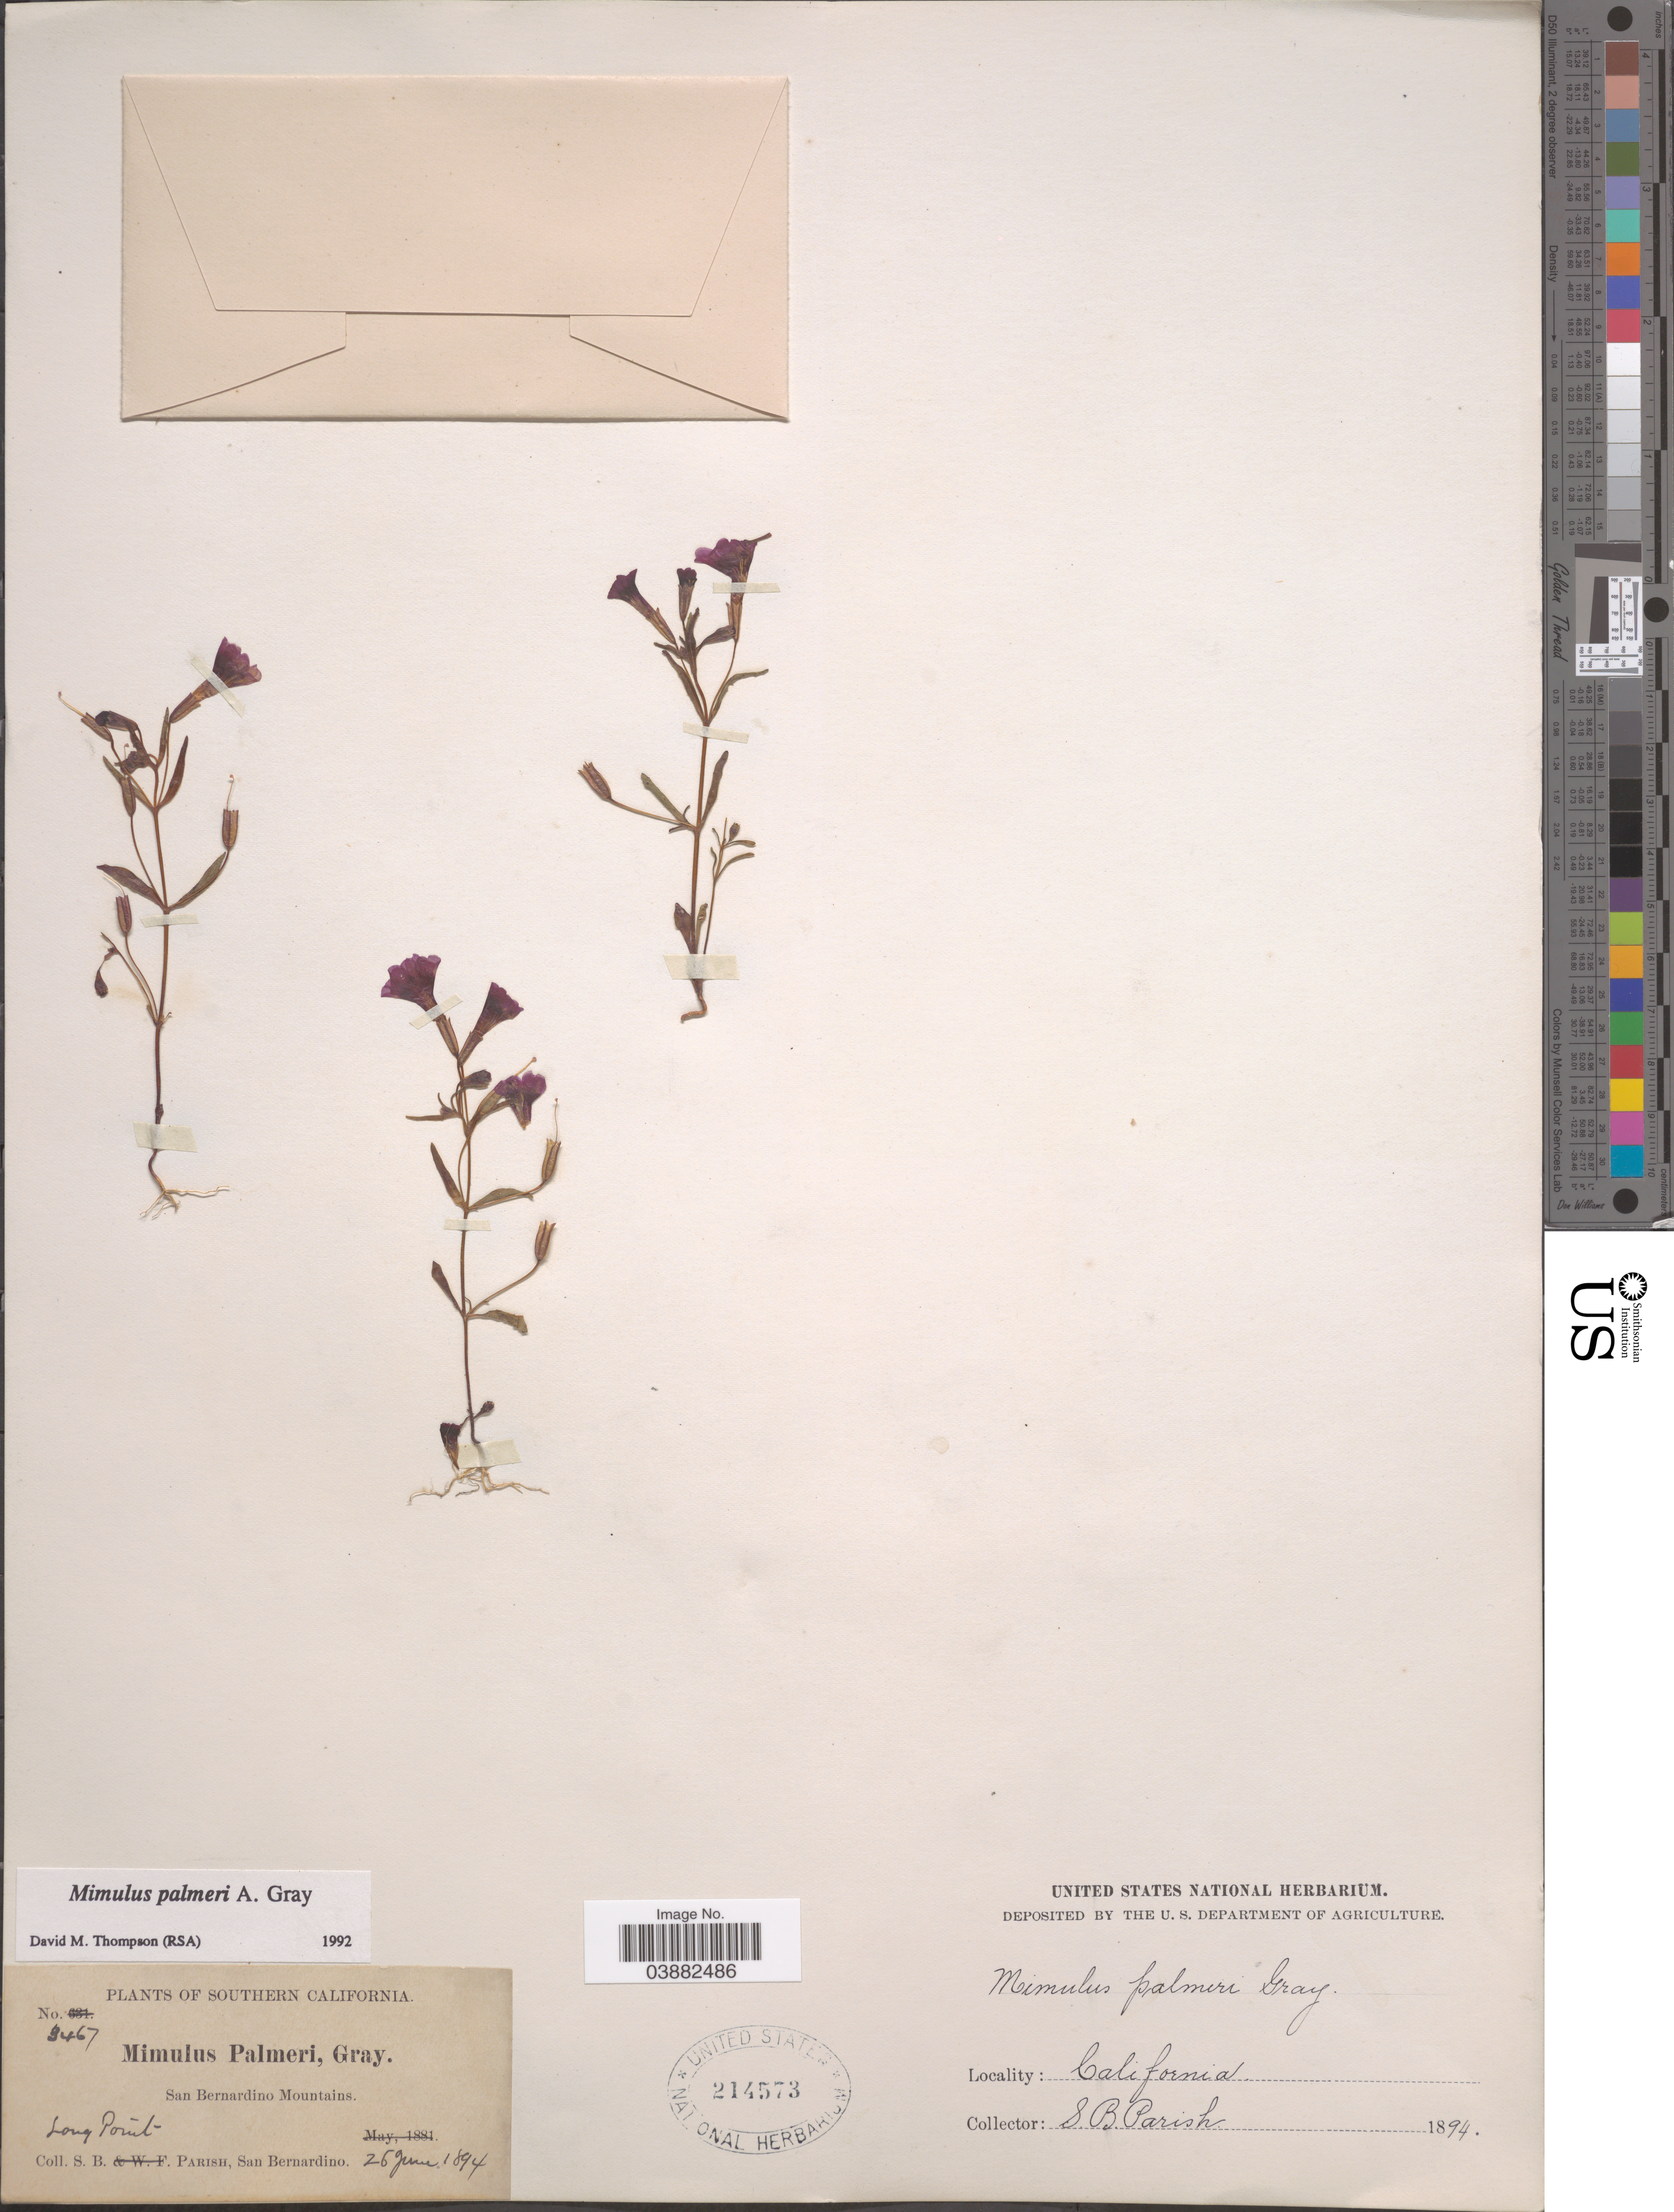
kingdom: Plantae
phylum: Tracheophyta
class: Magnoliopsida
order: Lamiales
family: Phrymaceae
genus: Mimulus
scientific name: Mimulus palmeri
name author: A. Gray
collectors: S. B. Parish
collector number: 3467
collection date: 1894-06-26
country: United States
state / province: California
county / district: San Bernardino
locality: Southern California. San Bernardino Mountains. Long Point.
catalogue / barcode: US 214573